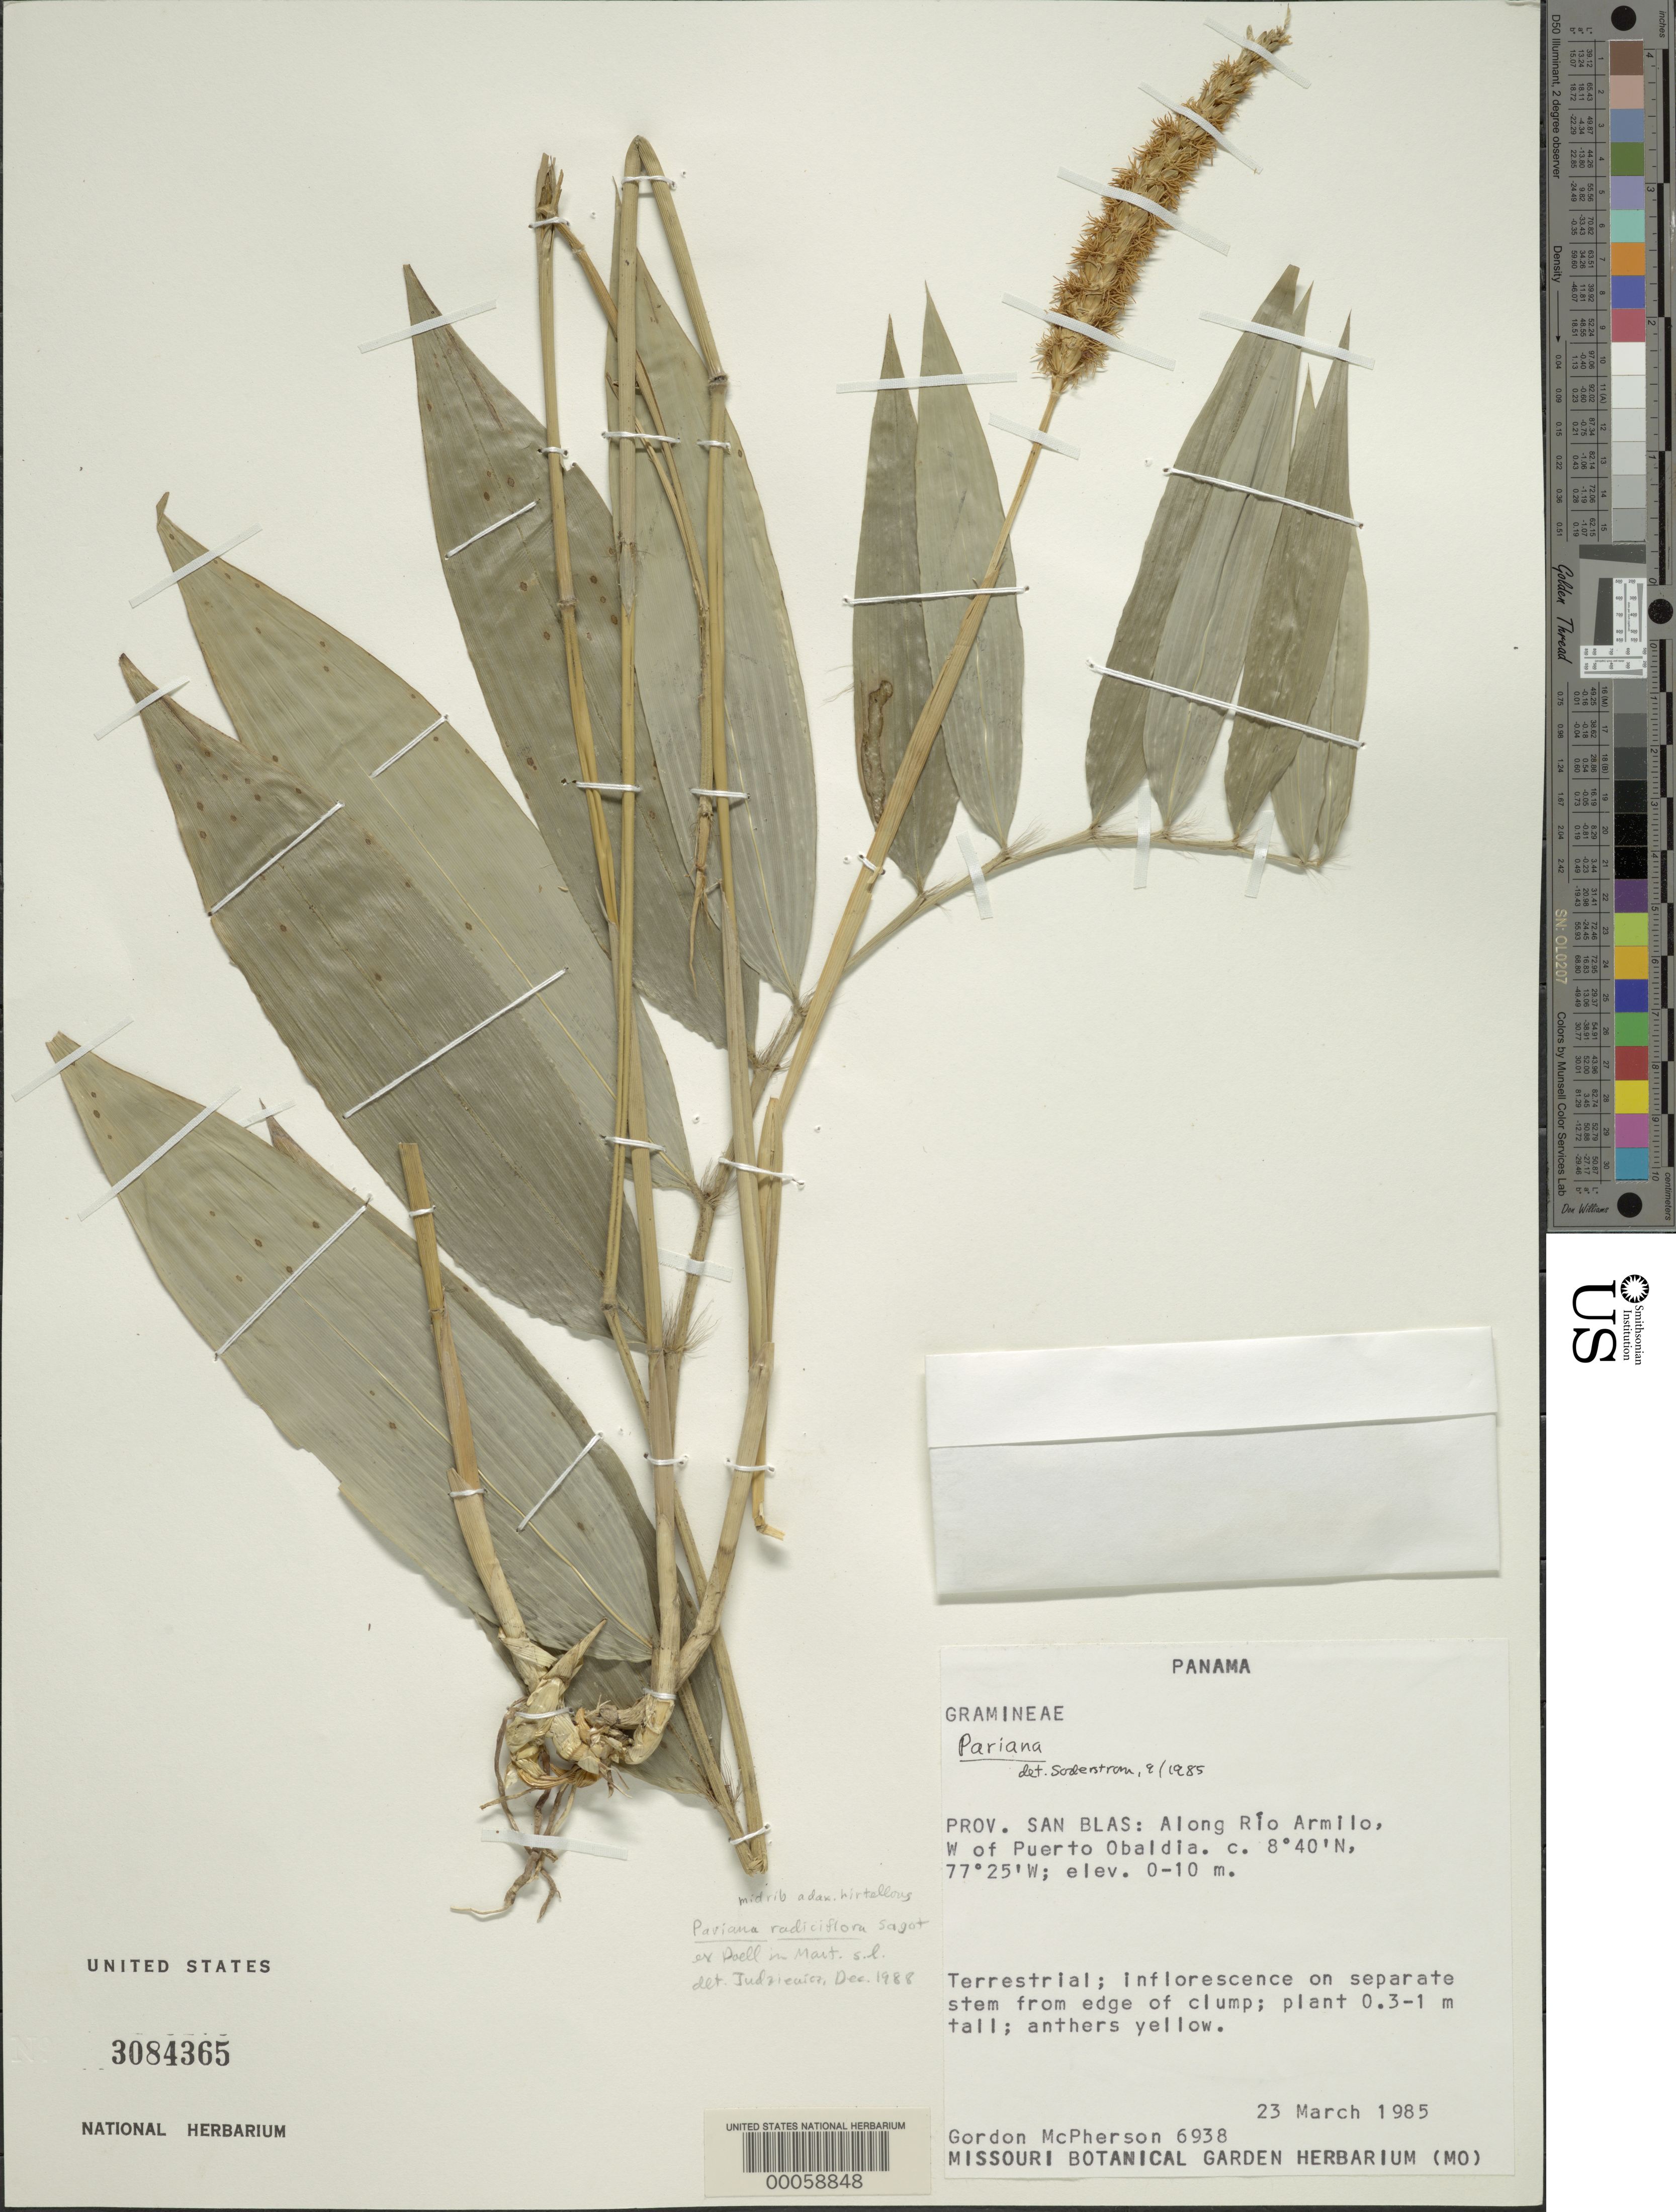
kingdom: Plantae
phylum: Tracheophyta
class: Liliopsida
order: Poales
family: Poaceae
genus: Pariana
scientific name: Pariana sp.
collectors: G. D. McPherson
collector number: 6938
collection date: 1985-03-23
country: Panama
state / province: Kuna Yala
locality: Along Río Armilo, W of Puerto Obaldia.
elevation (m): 0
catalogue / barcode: US 3084365